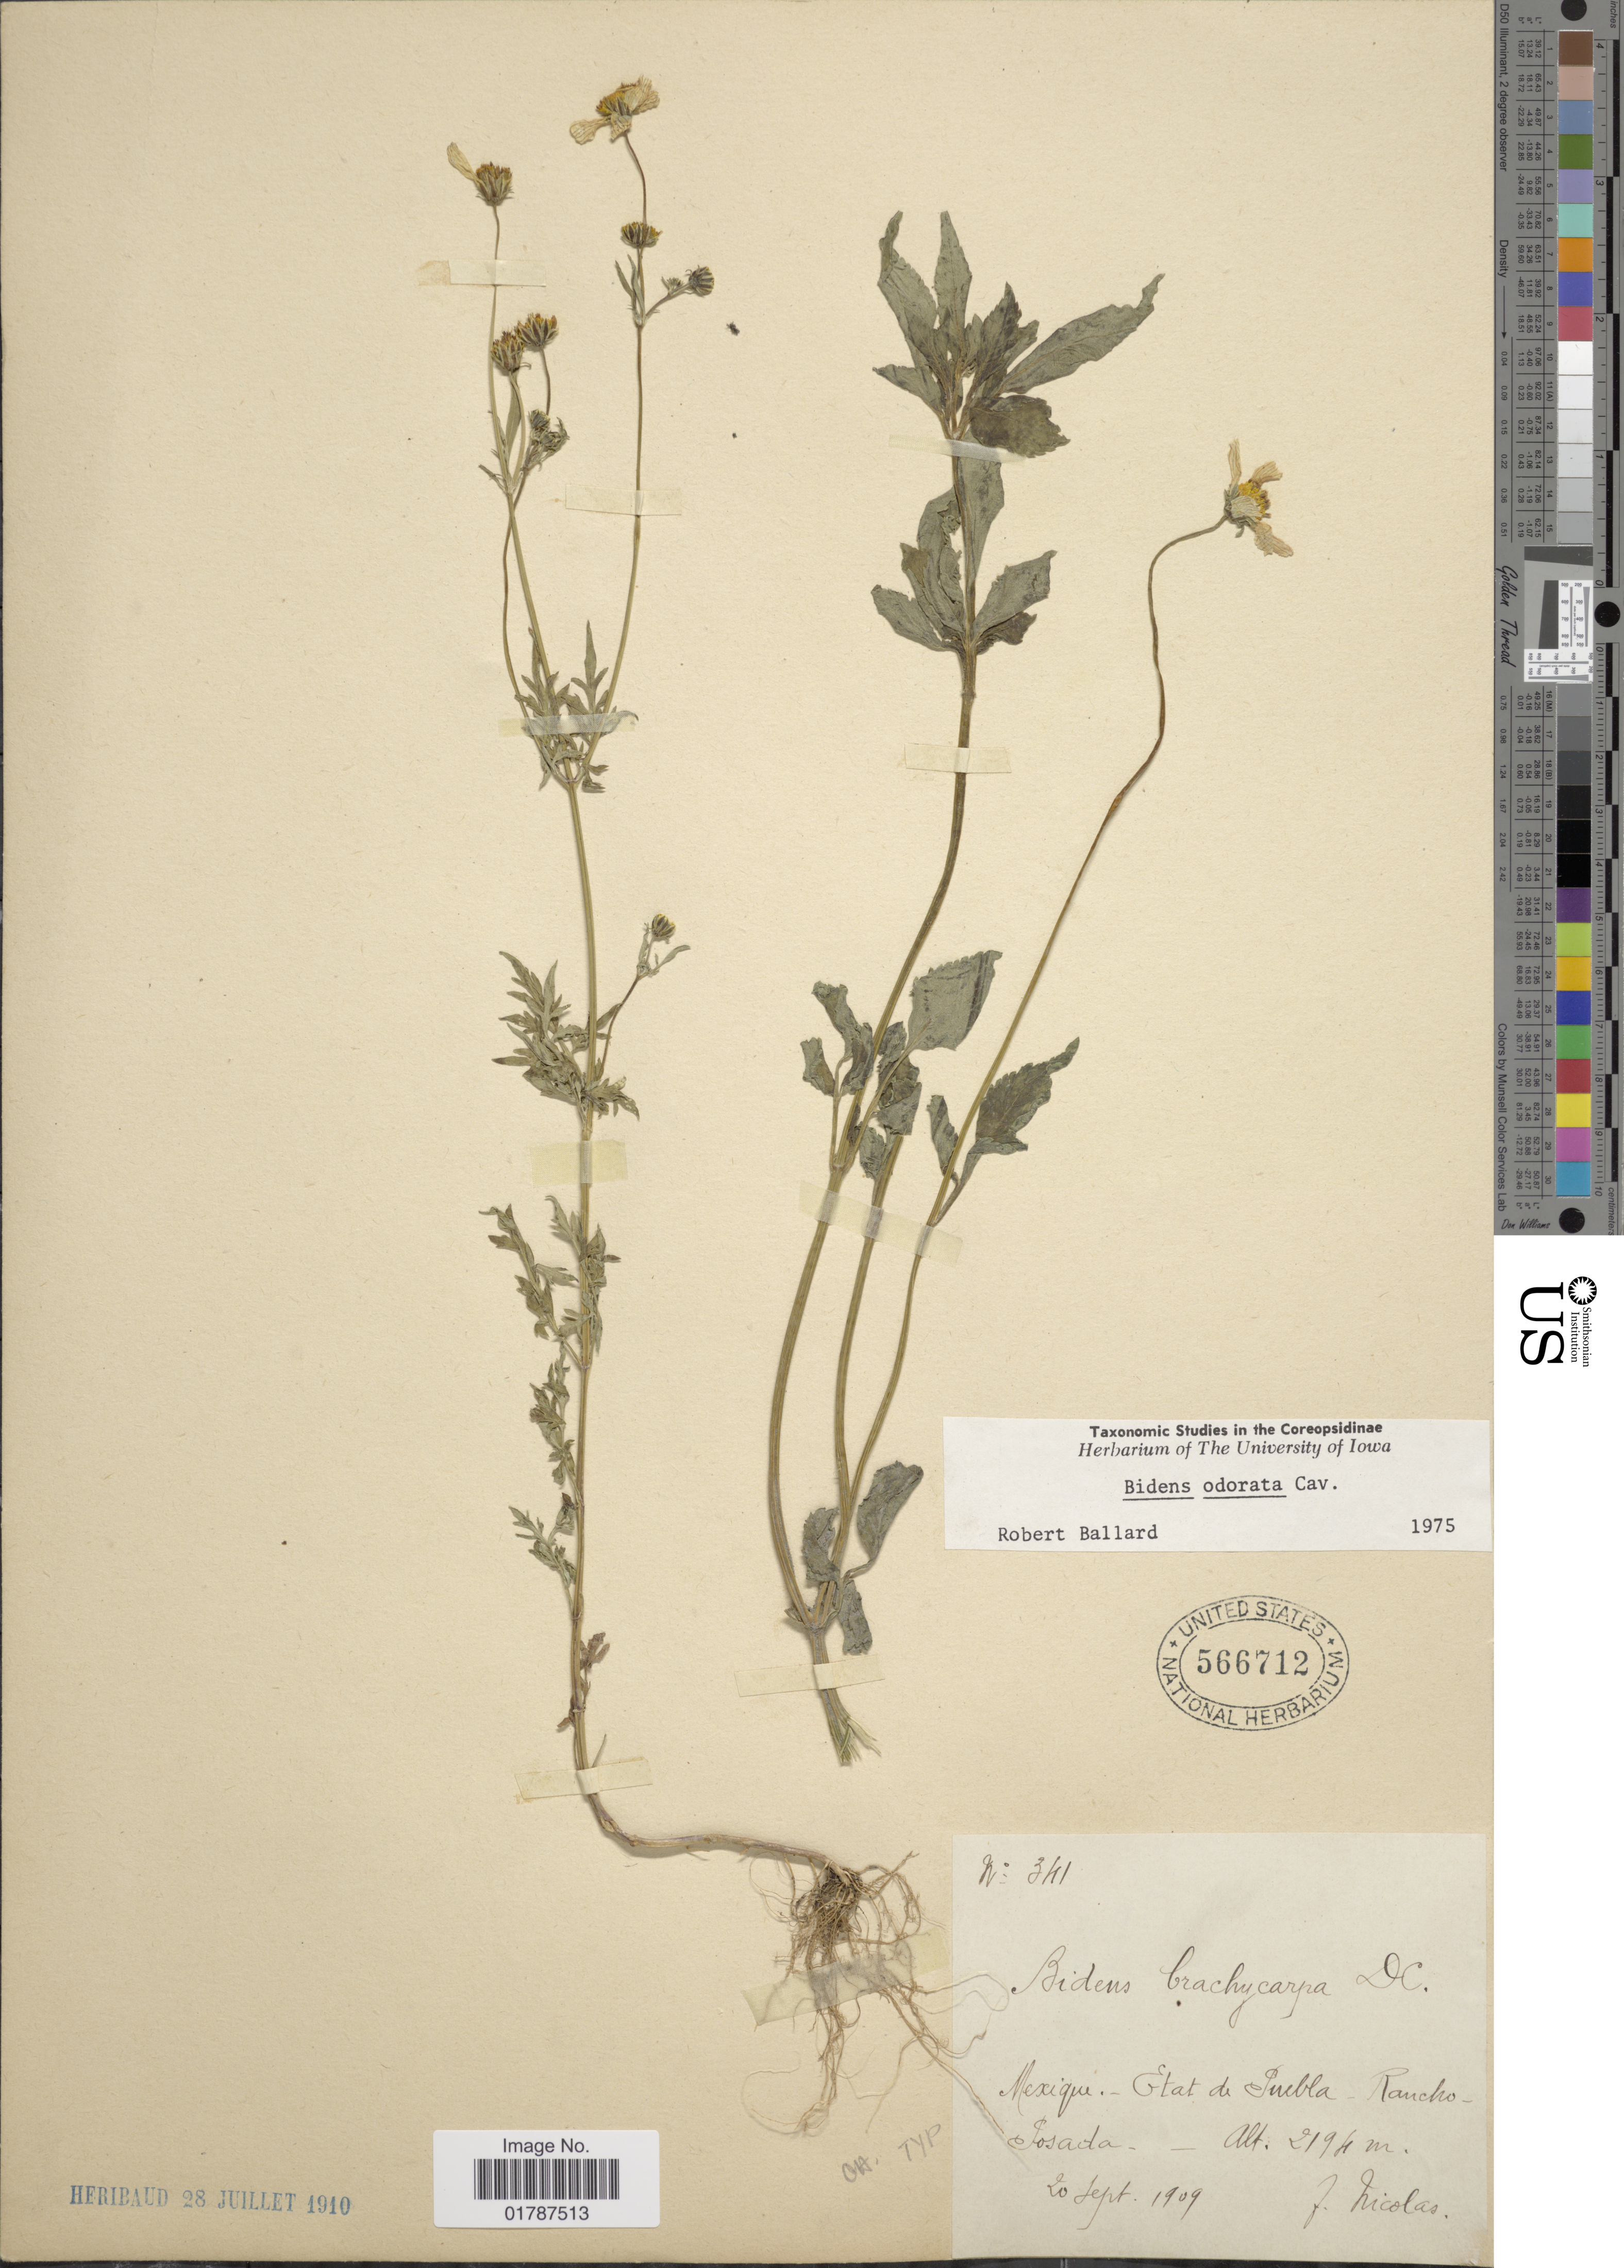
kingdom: Plantae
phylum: Tracheophyta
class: Magnoliopsida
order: Asterales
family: Asteraceae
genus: Bidens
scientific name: Bidens odorata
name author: Cav.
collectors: F. Nicolas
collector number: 341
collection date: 1909-09-20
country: Mexico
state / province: Puebla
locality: Etat de Puebla, Rancho Posada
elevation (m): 2194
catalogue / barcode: US 566712